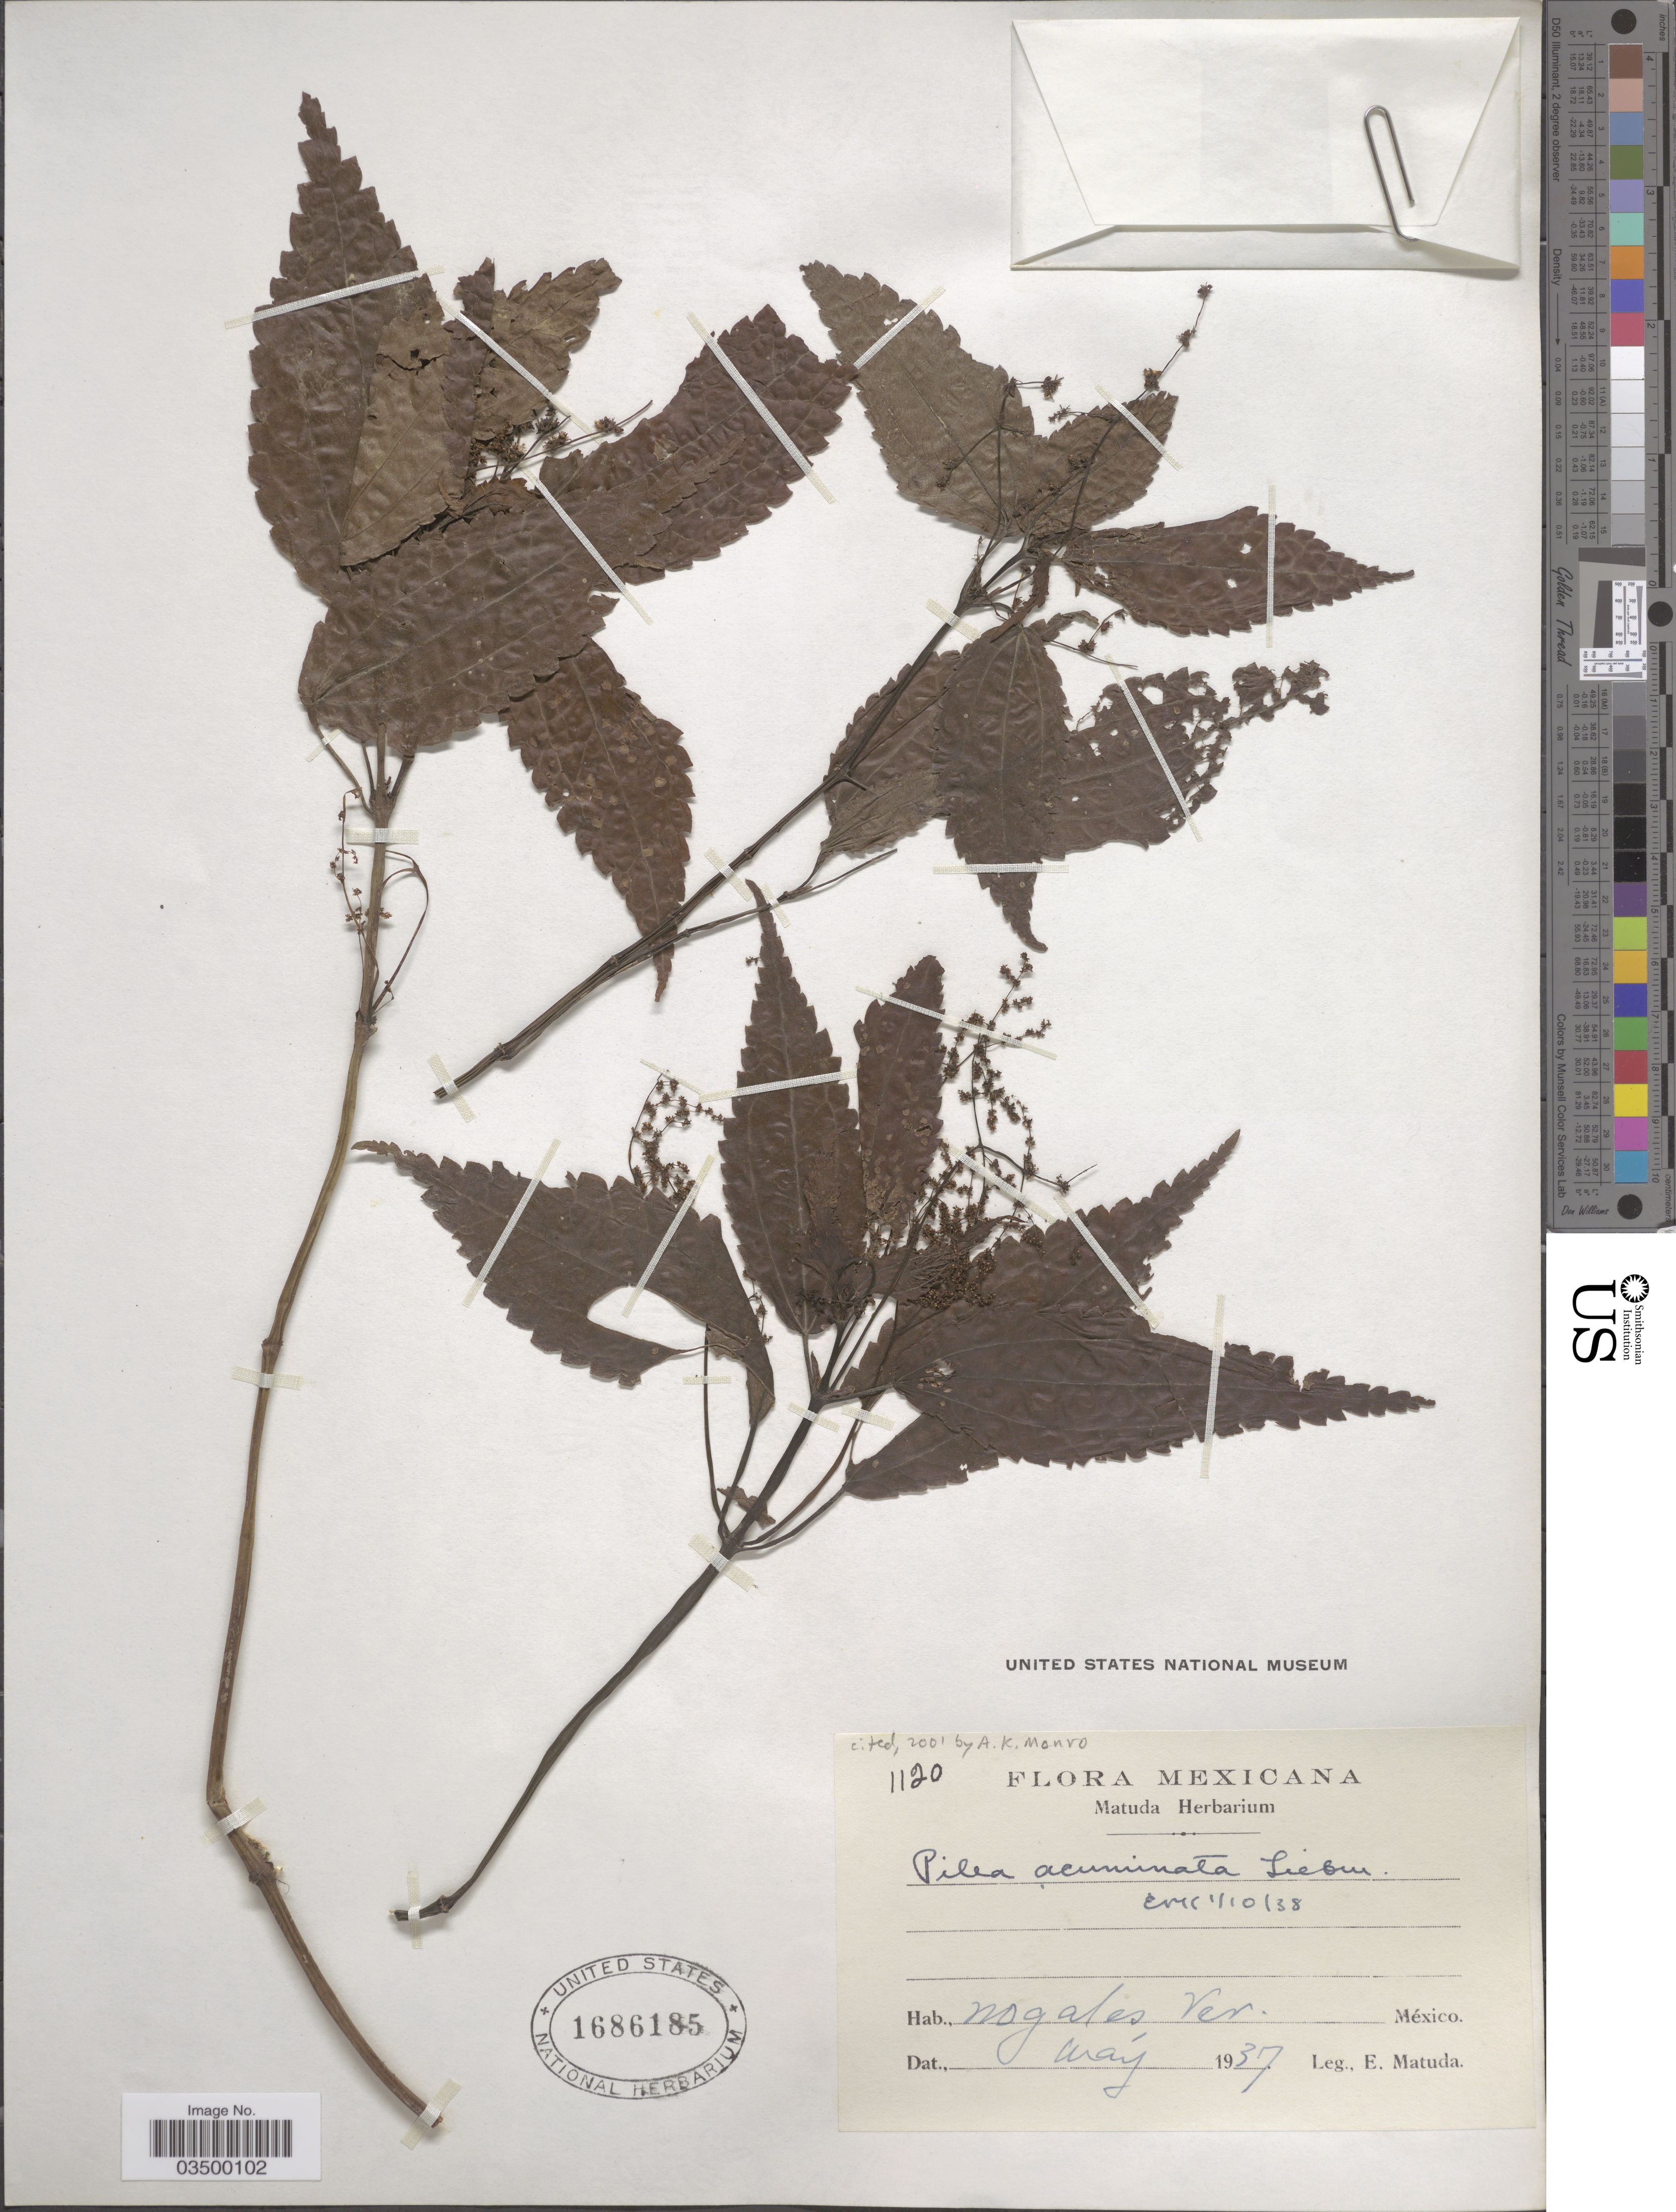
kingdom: Plantae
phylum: Tracheophyta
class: Magnoliopsida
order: Rosales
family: Urticaceae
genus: Pilea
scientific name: Pilea acuminata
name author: Liebm.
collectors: E. Matuda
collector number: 1120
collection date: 1937-05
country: Mexico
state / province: Veracruz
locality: Nogales, Ver.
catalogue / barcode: US 1686185